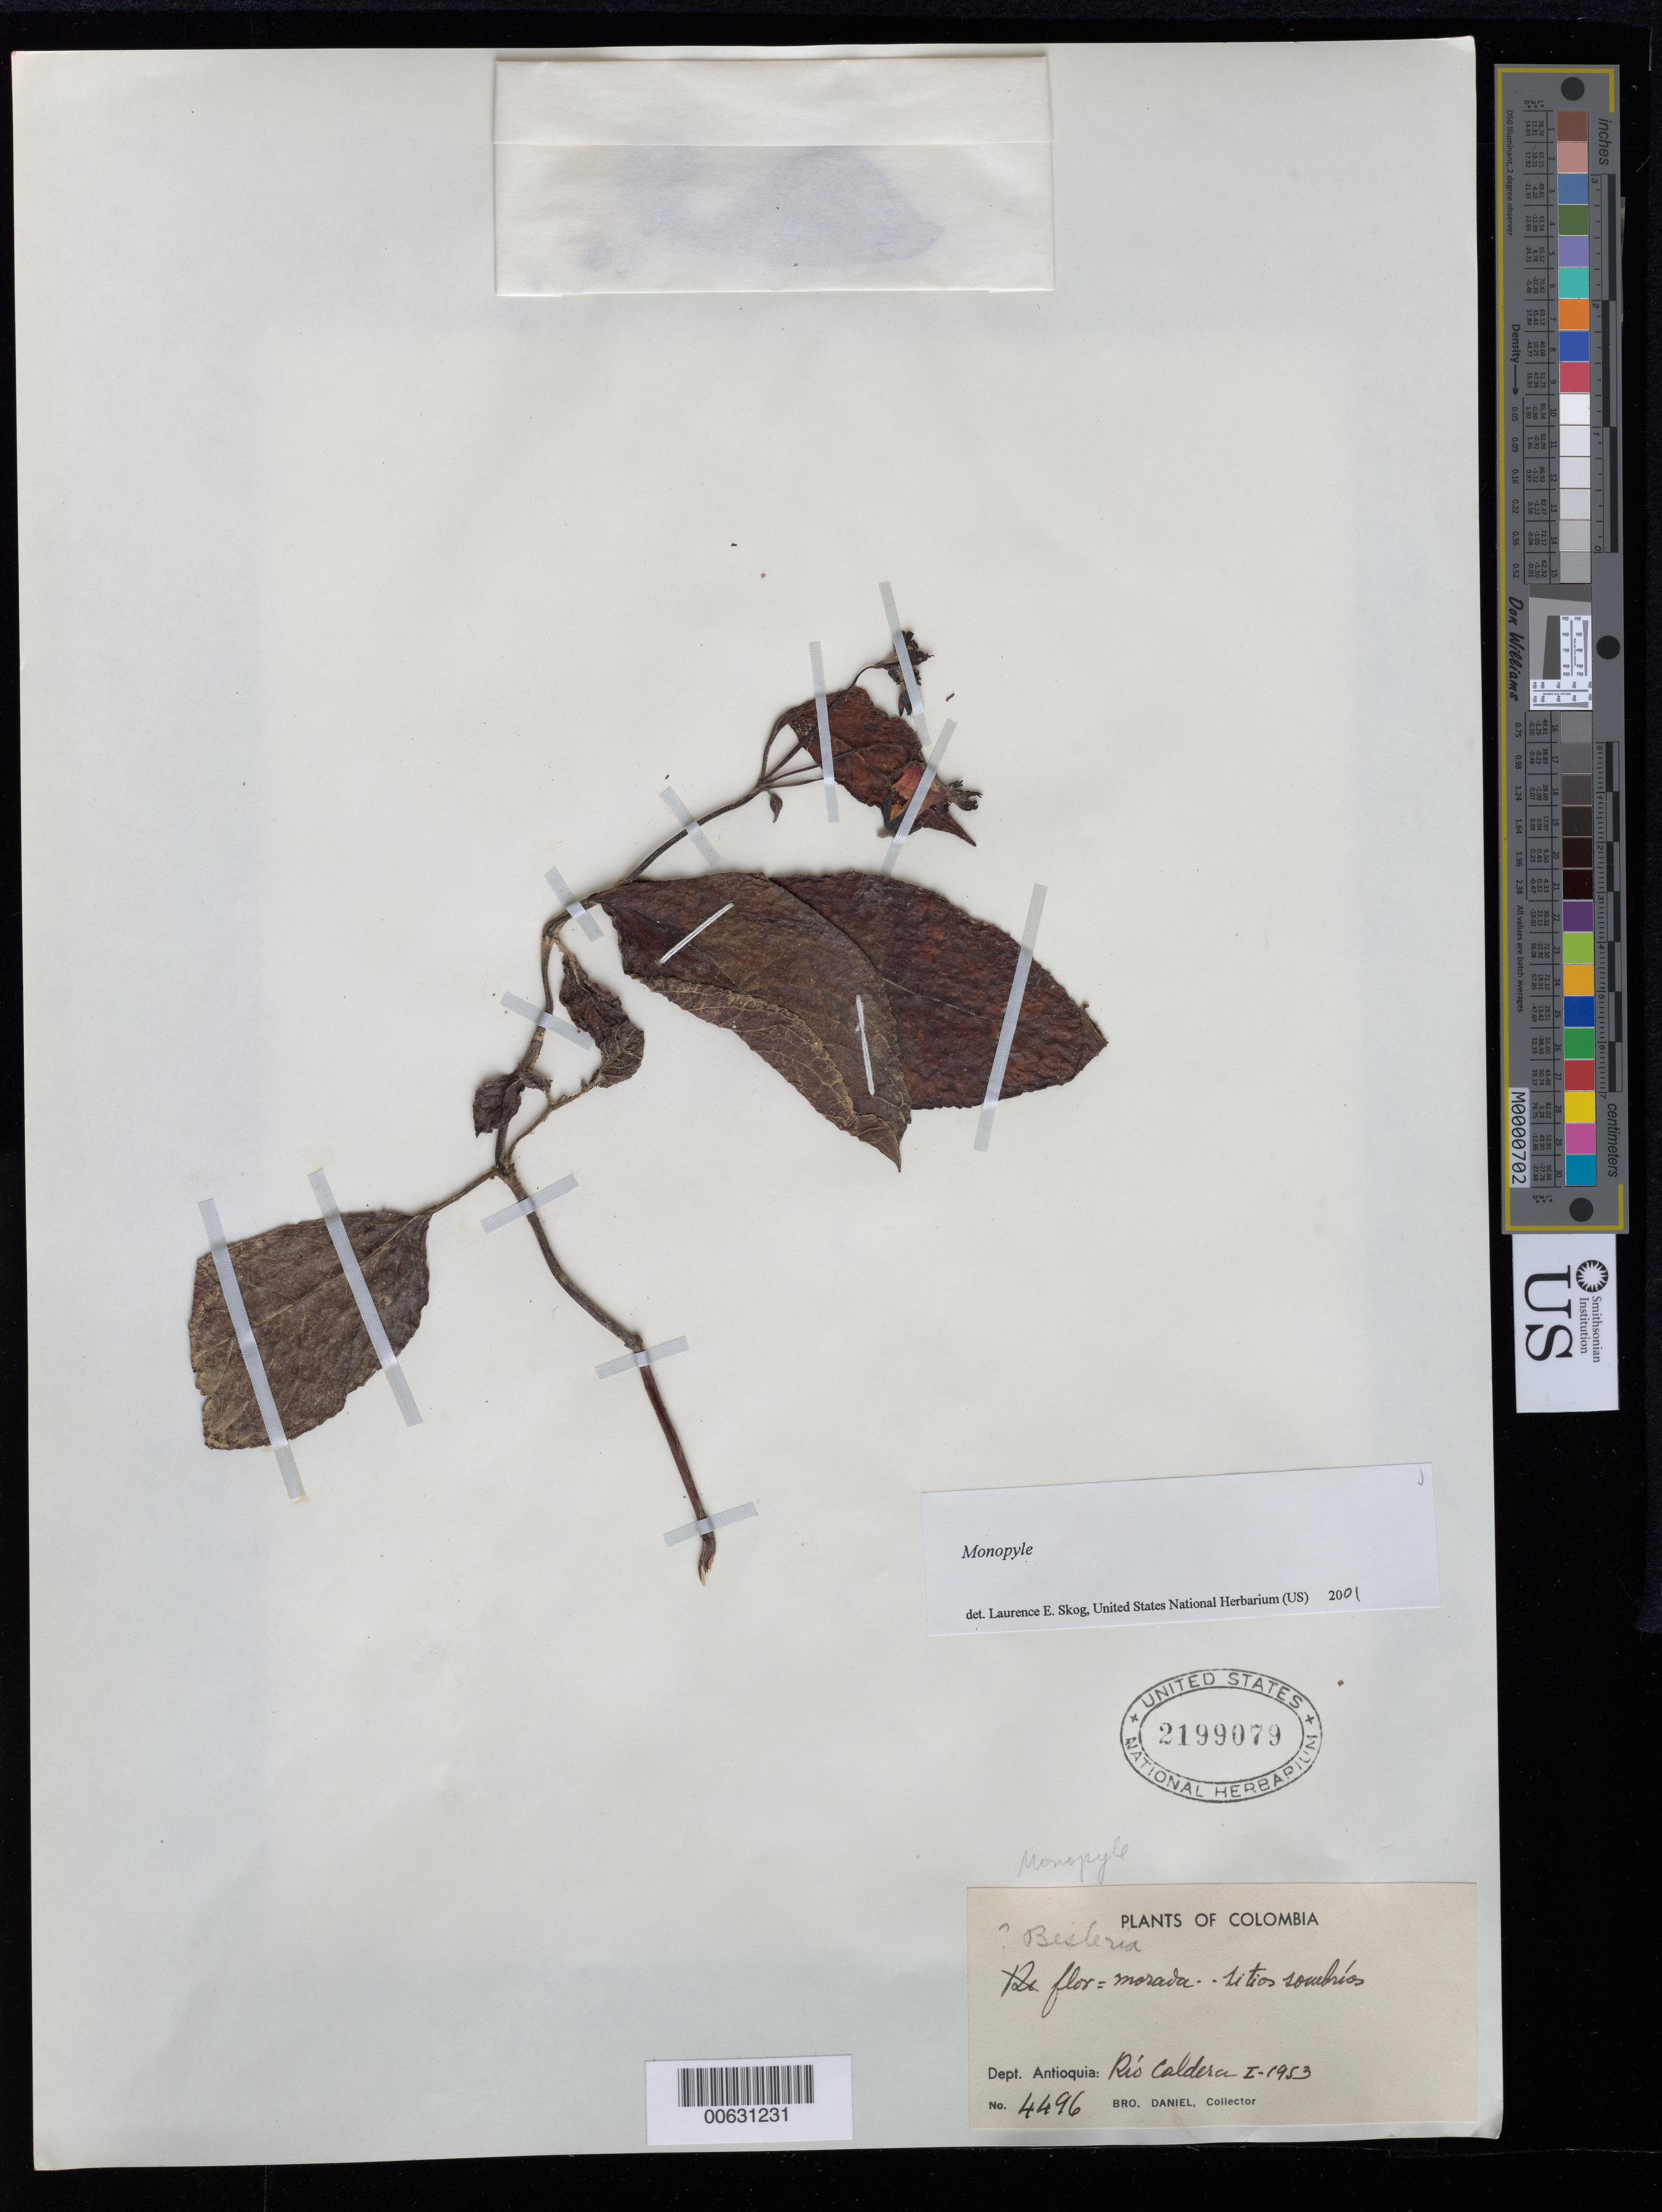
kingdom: Plantae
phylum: Tracheophyta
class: Magnoliopsida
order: Lamiales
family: Gesneriaceae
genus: Monopyle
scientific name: Monopyle sp.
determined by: Skog, Laurence E.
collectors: Bro. Daniel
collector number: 4496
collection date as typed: Jan 1953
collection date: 1953-01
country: Colombia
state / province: Antioquia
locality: Río Caldera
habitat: Sitios sombríos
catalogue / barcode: US 2199079